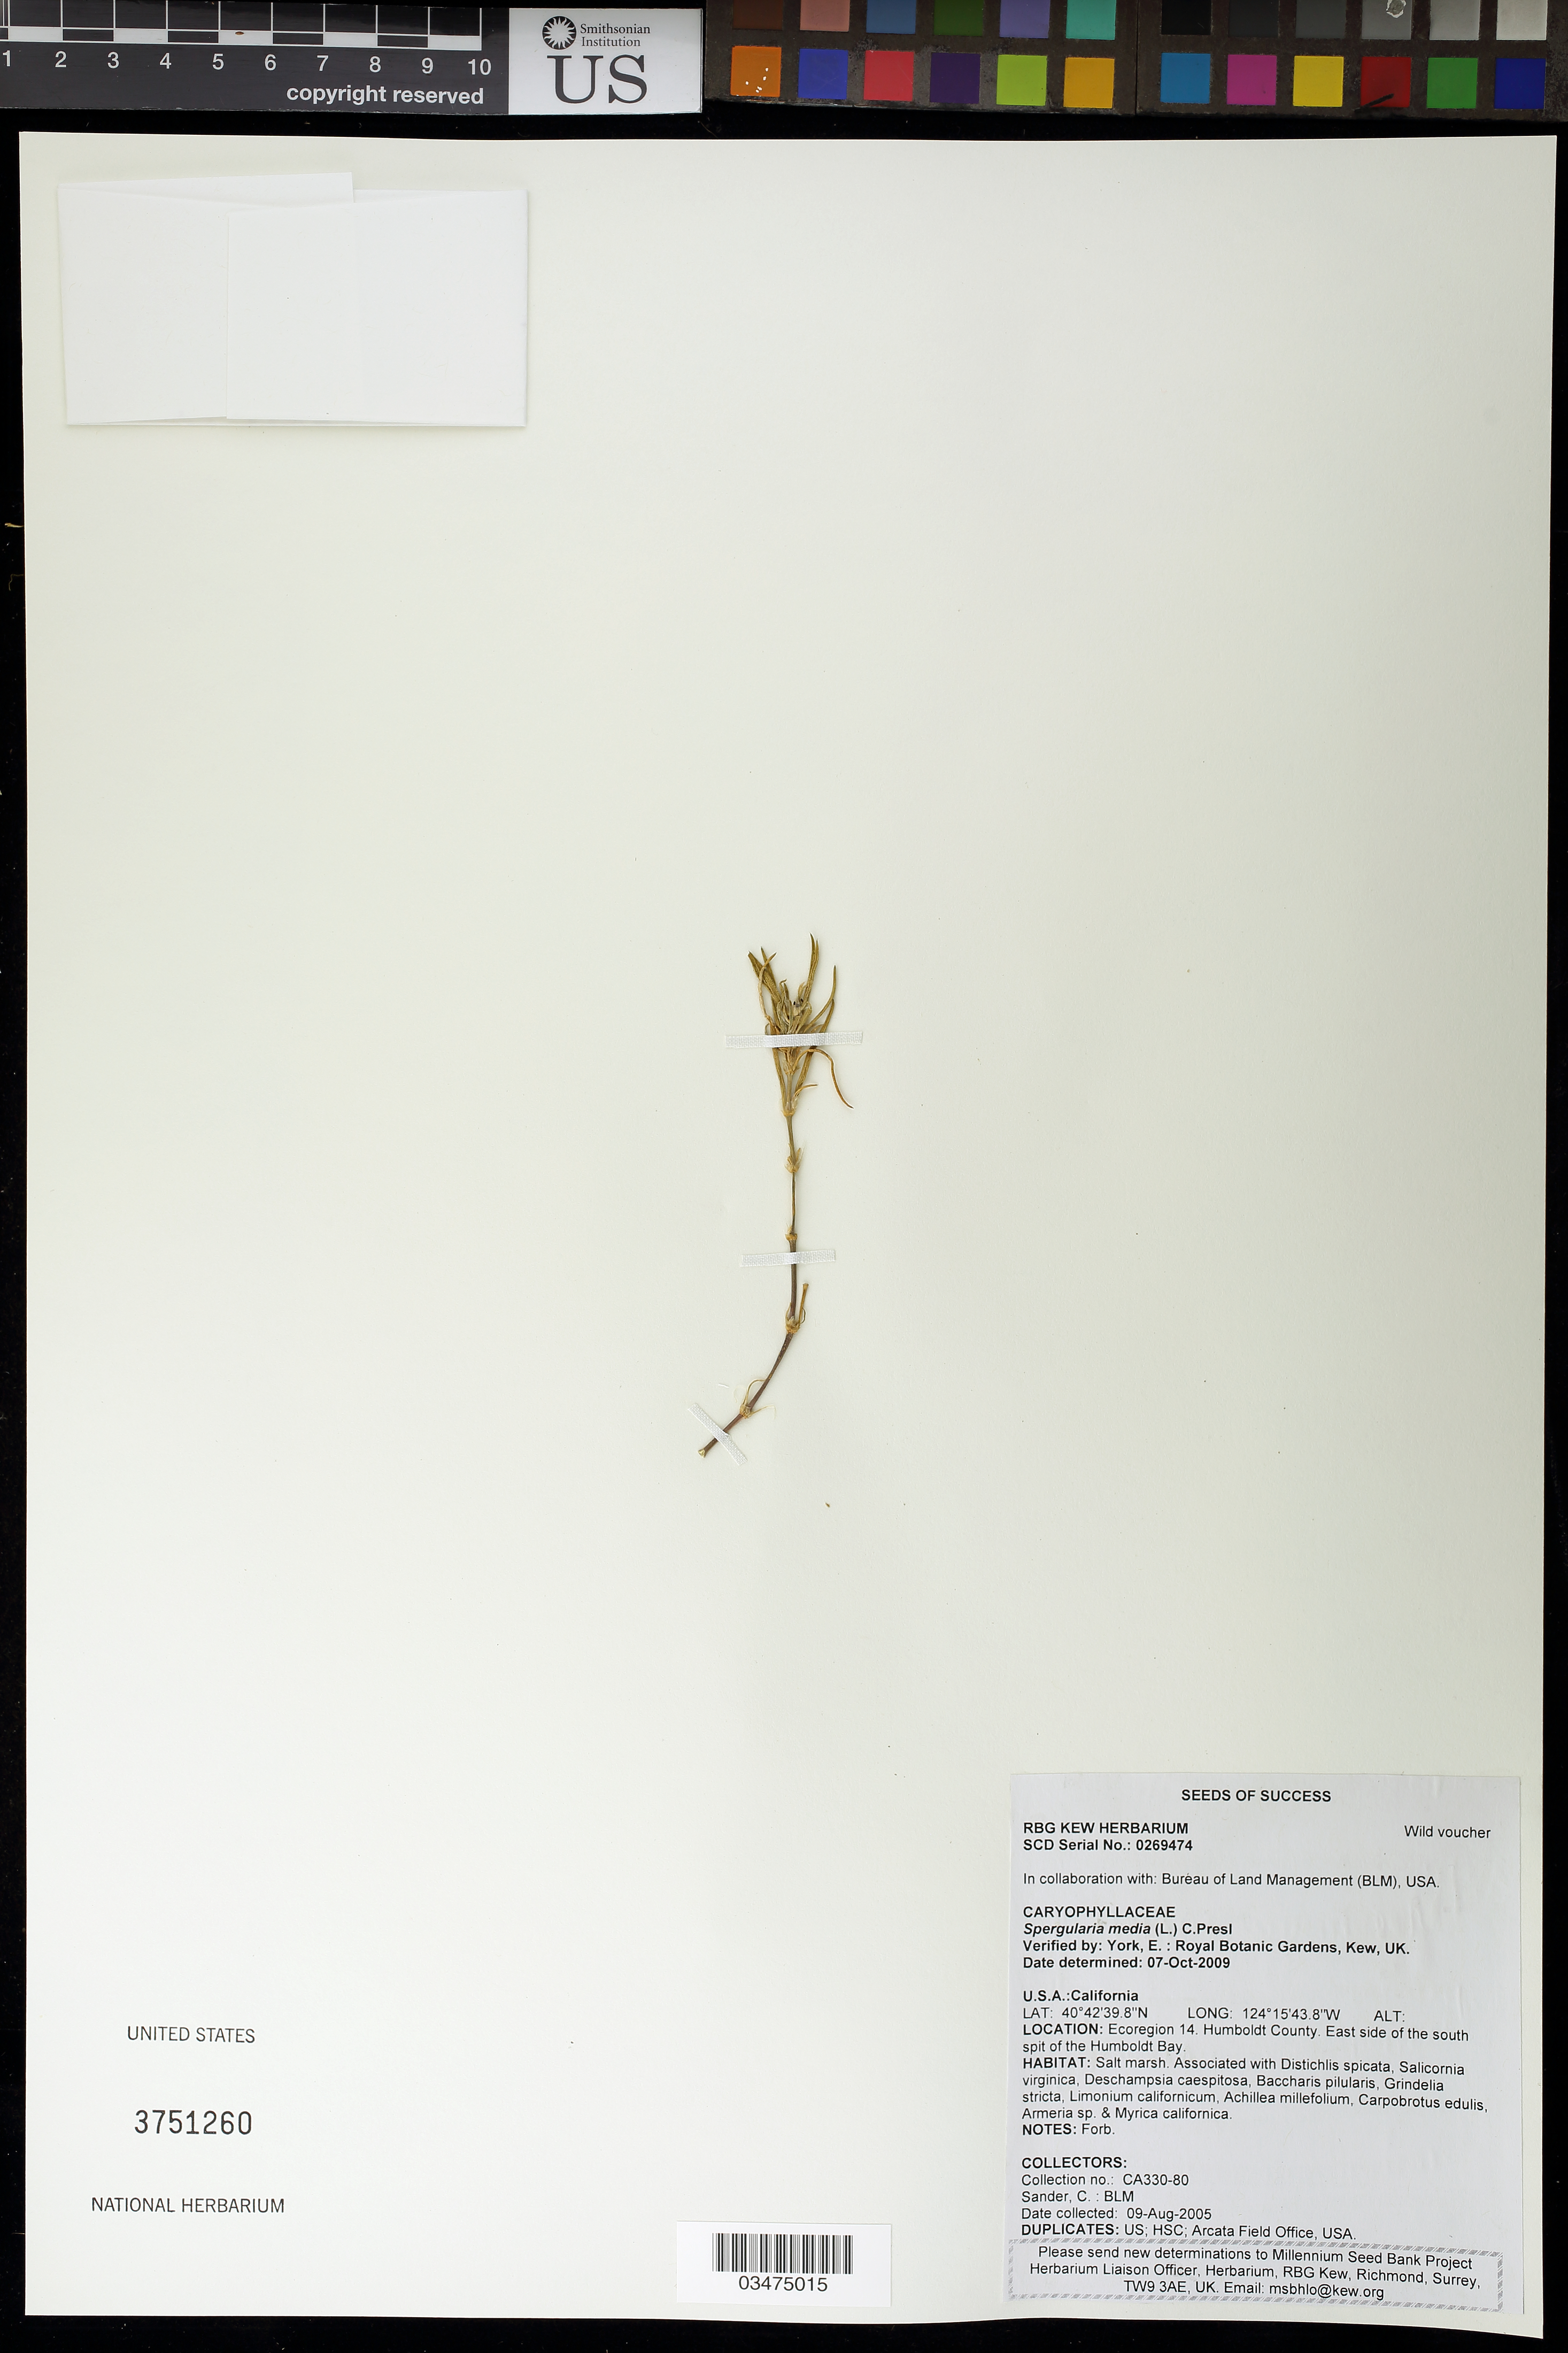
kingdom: Plantae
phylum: Tracheophyta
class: Magnoliopsida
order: Caryophyllales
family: Caryophyllaceae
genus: Spergularia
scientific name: Spergularia media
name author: (L.) C. Presl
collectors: C. Sander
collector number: CA330-80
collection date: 2005-08-09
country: United States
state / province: California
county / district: Humboldt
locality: East side of the south spit of the Humboldt Bay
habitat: Salt marsh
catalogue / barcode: US 3751260